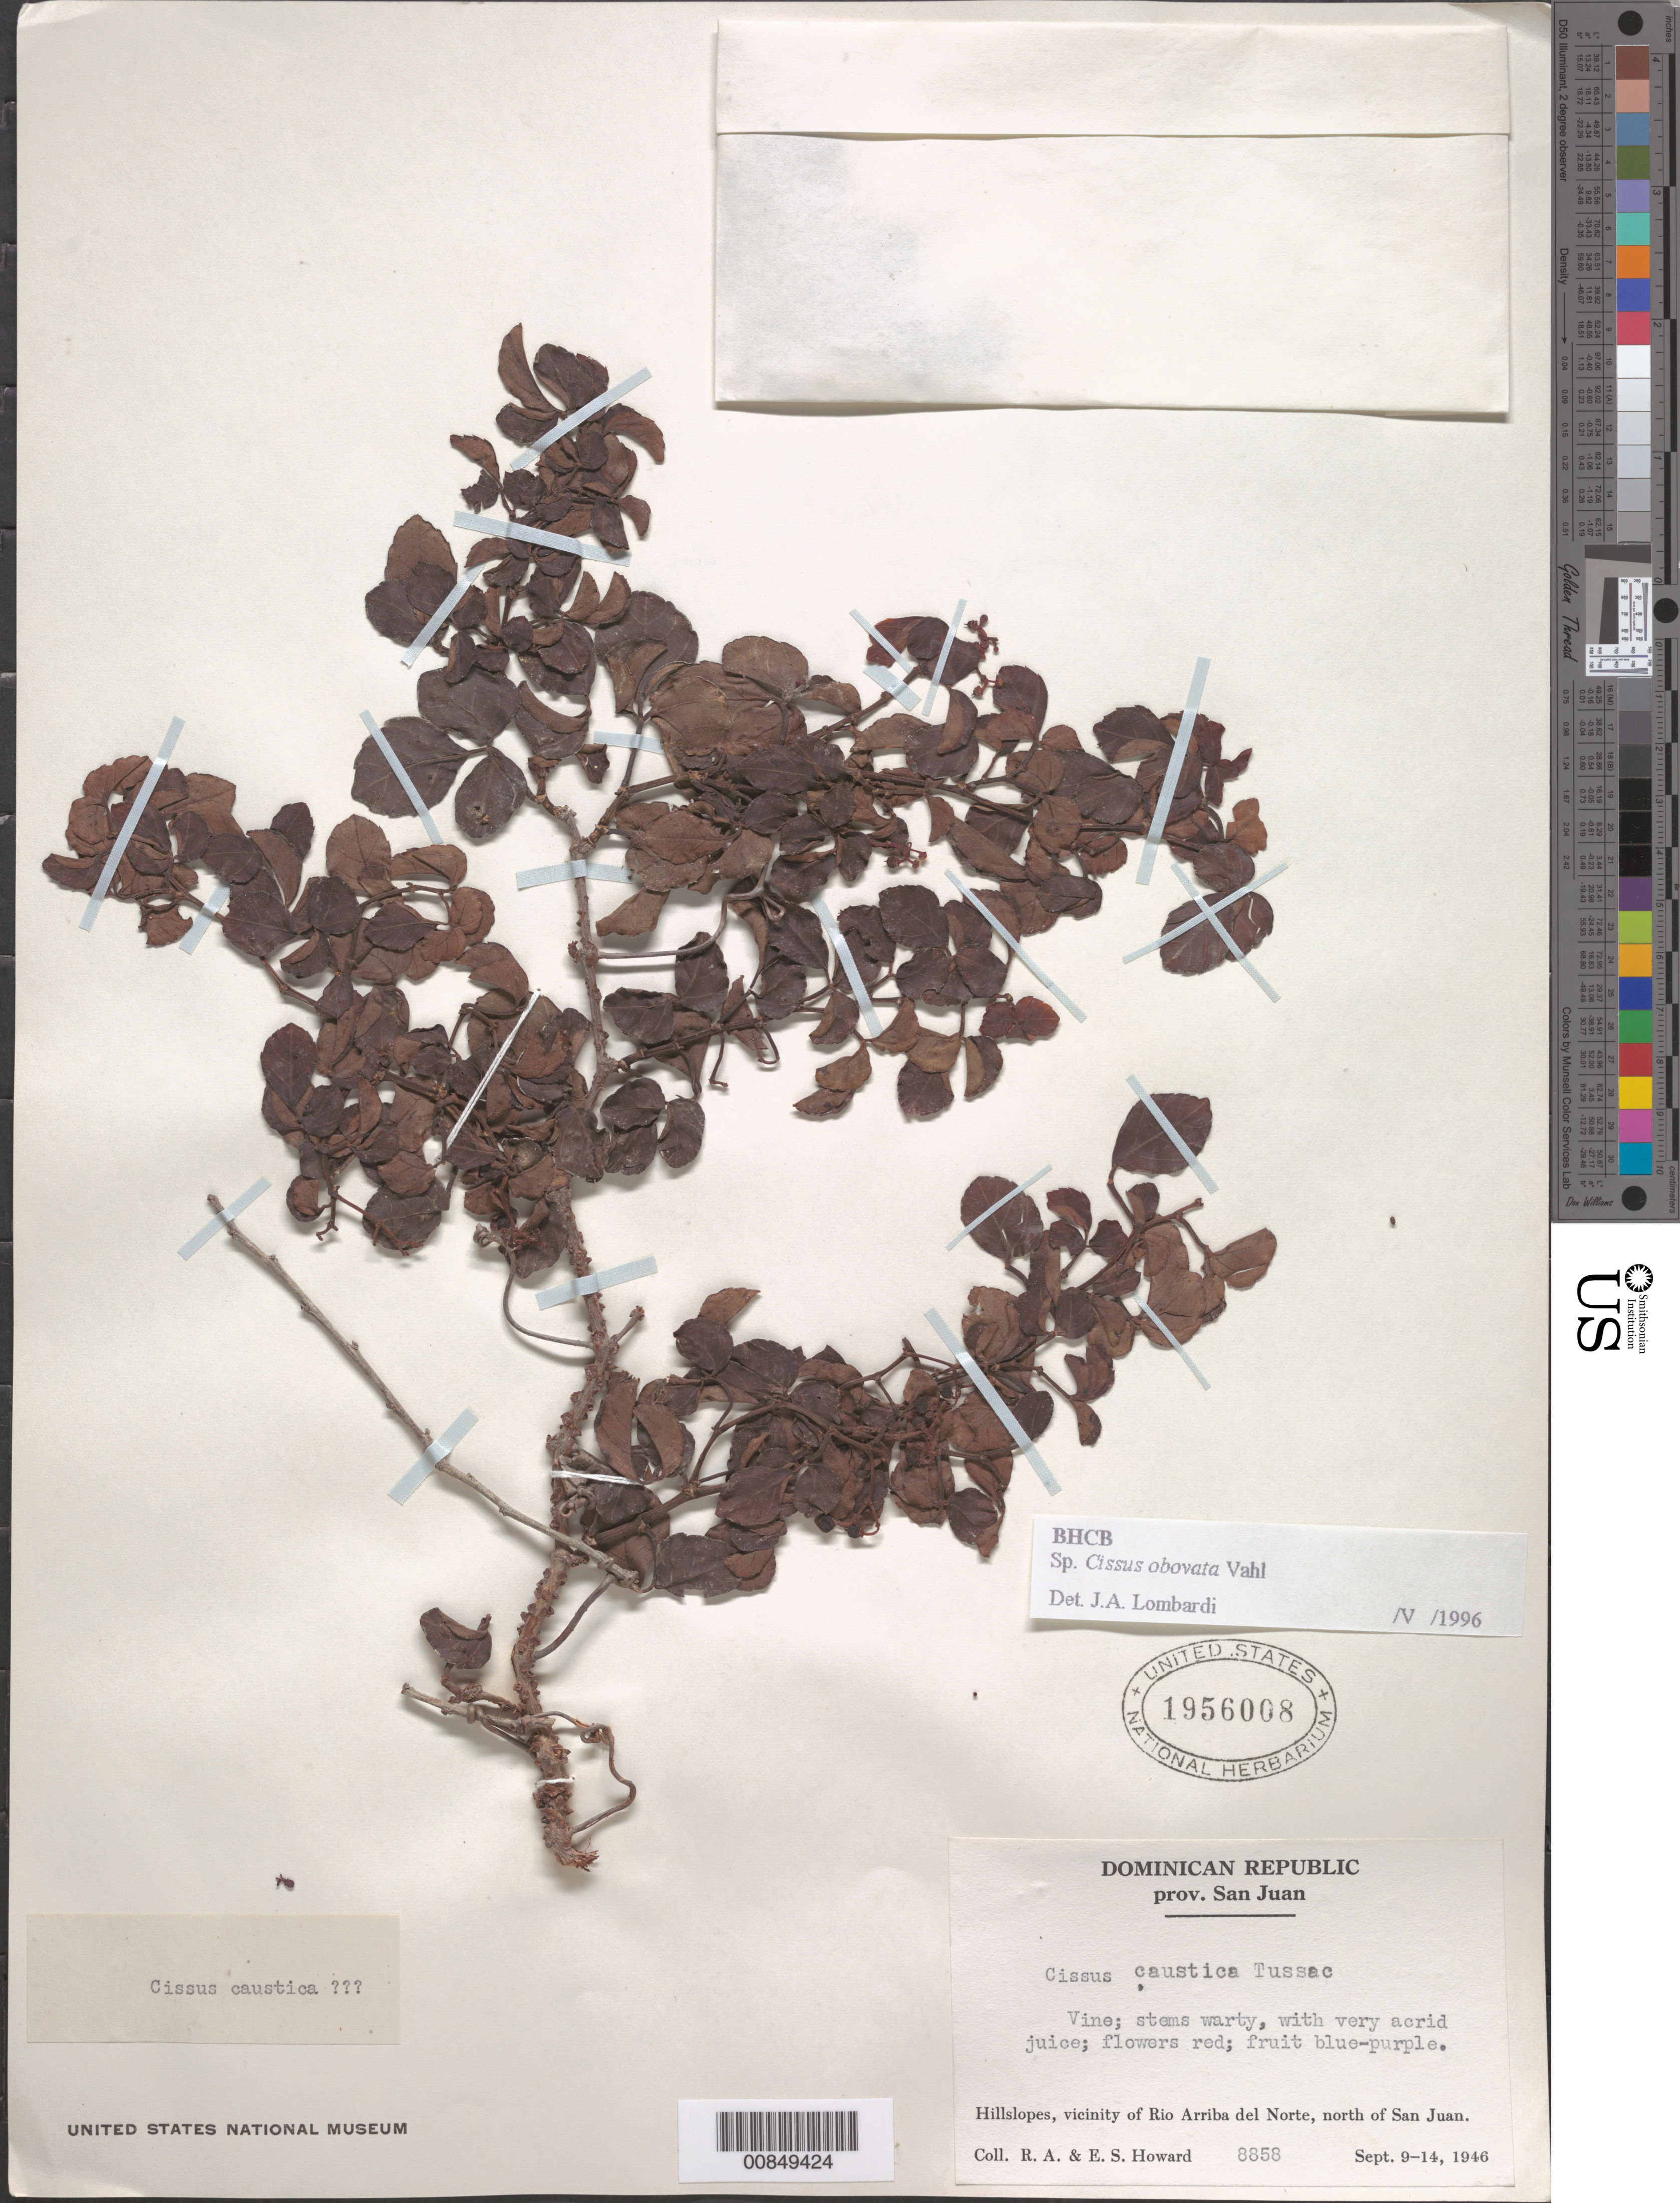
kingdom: Plantae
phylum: Tracheophyta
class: Magnoliopsida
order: Vitales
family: Vitaceae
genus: Cissus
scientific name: Cissus obovata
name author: Vahl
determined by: Lombardi, Julio A.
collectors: R. A. Howard & E. S. Howard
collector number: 8858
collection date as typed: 09 Sep 1946 to 14 Sep 1946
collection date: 1946-09-09/1946-09-14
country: Dominican Republic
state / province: San Juan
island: Hispaniola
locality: Vicinity of Rio Arriba del Norte, N of San Juan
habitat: Hillslopes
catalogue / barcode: US 1956008